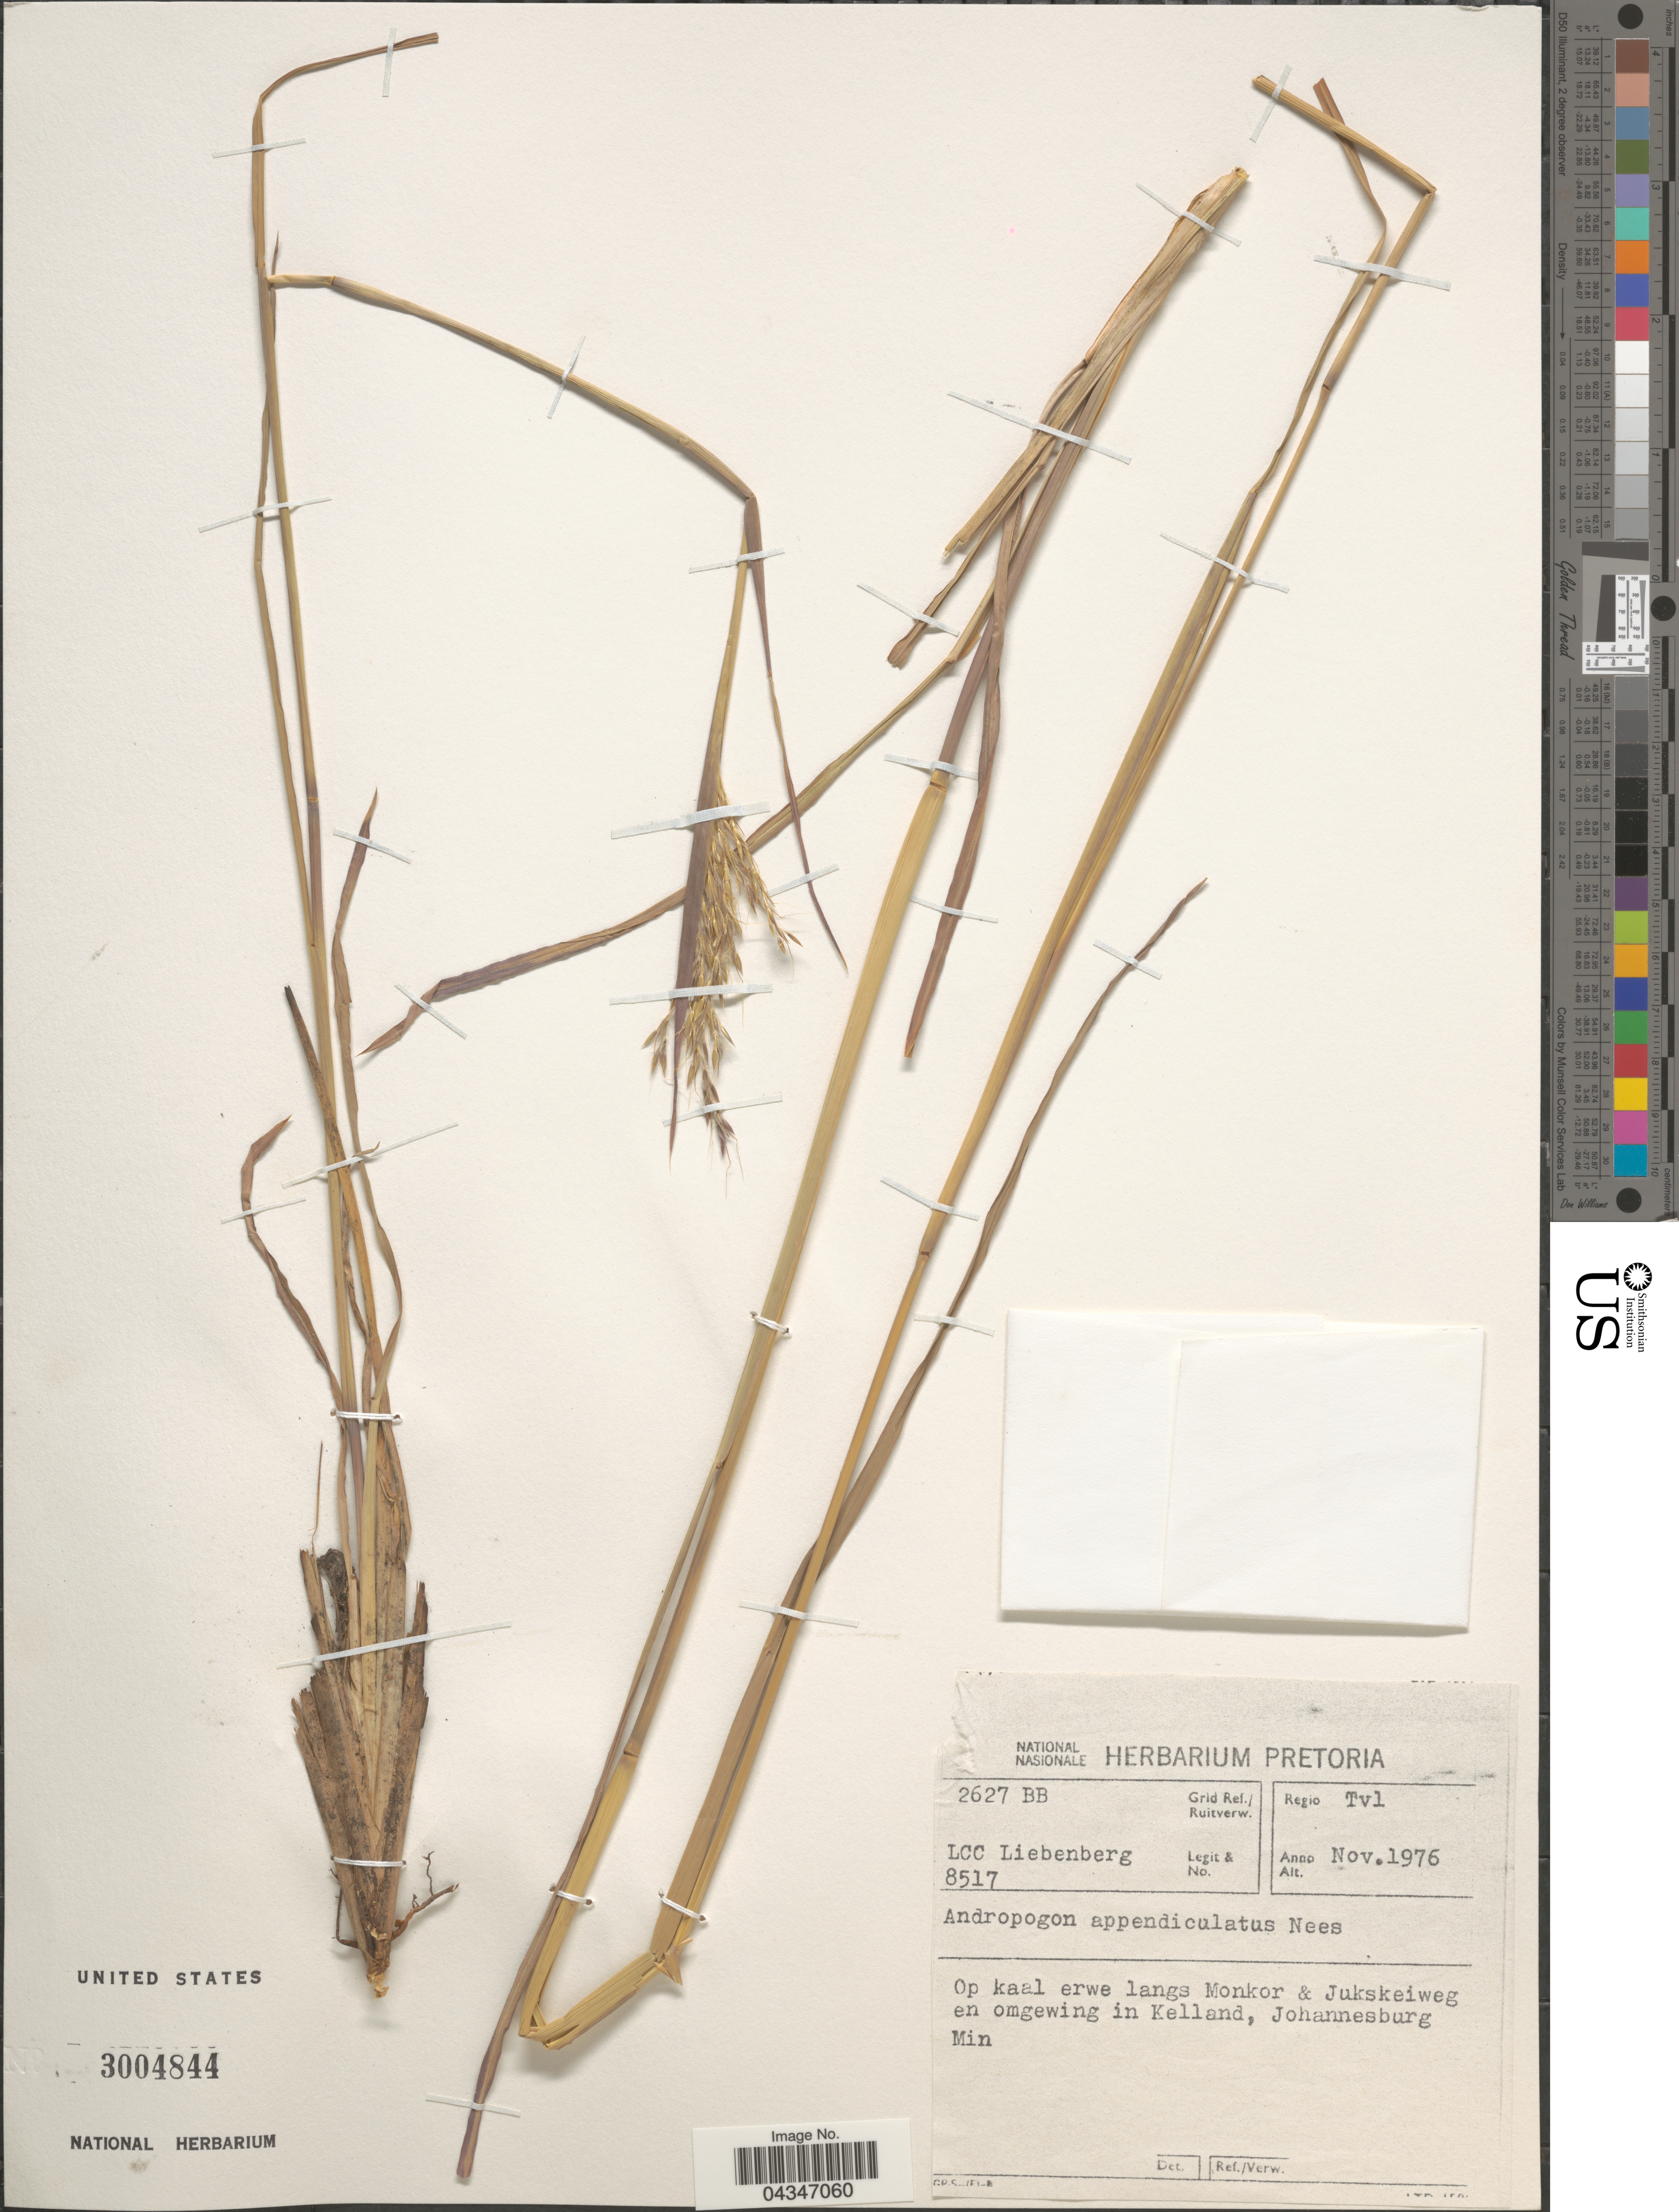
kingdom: Plantae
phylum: Tracheophyta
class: Liliopsida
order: Poales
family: Poaceae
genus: Andropogon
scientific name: Andropogon appendiculatus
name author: Nees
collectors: L. Liebenberg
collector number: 8517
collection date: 1976-11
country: South Africa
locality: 2627 BB Grid Ref./Ruitverw. Regio Tvl. Op kaal erwe langs Monkor & Jukskei weg en omgewing in Kelland, Johannesburg Min.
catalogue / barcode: US 3004844